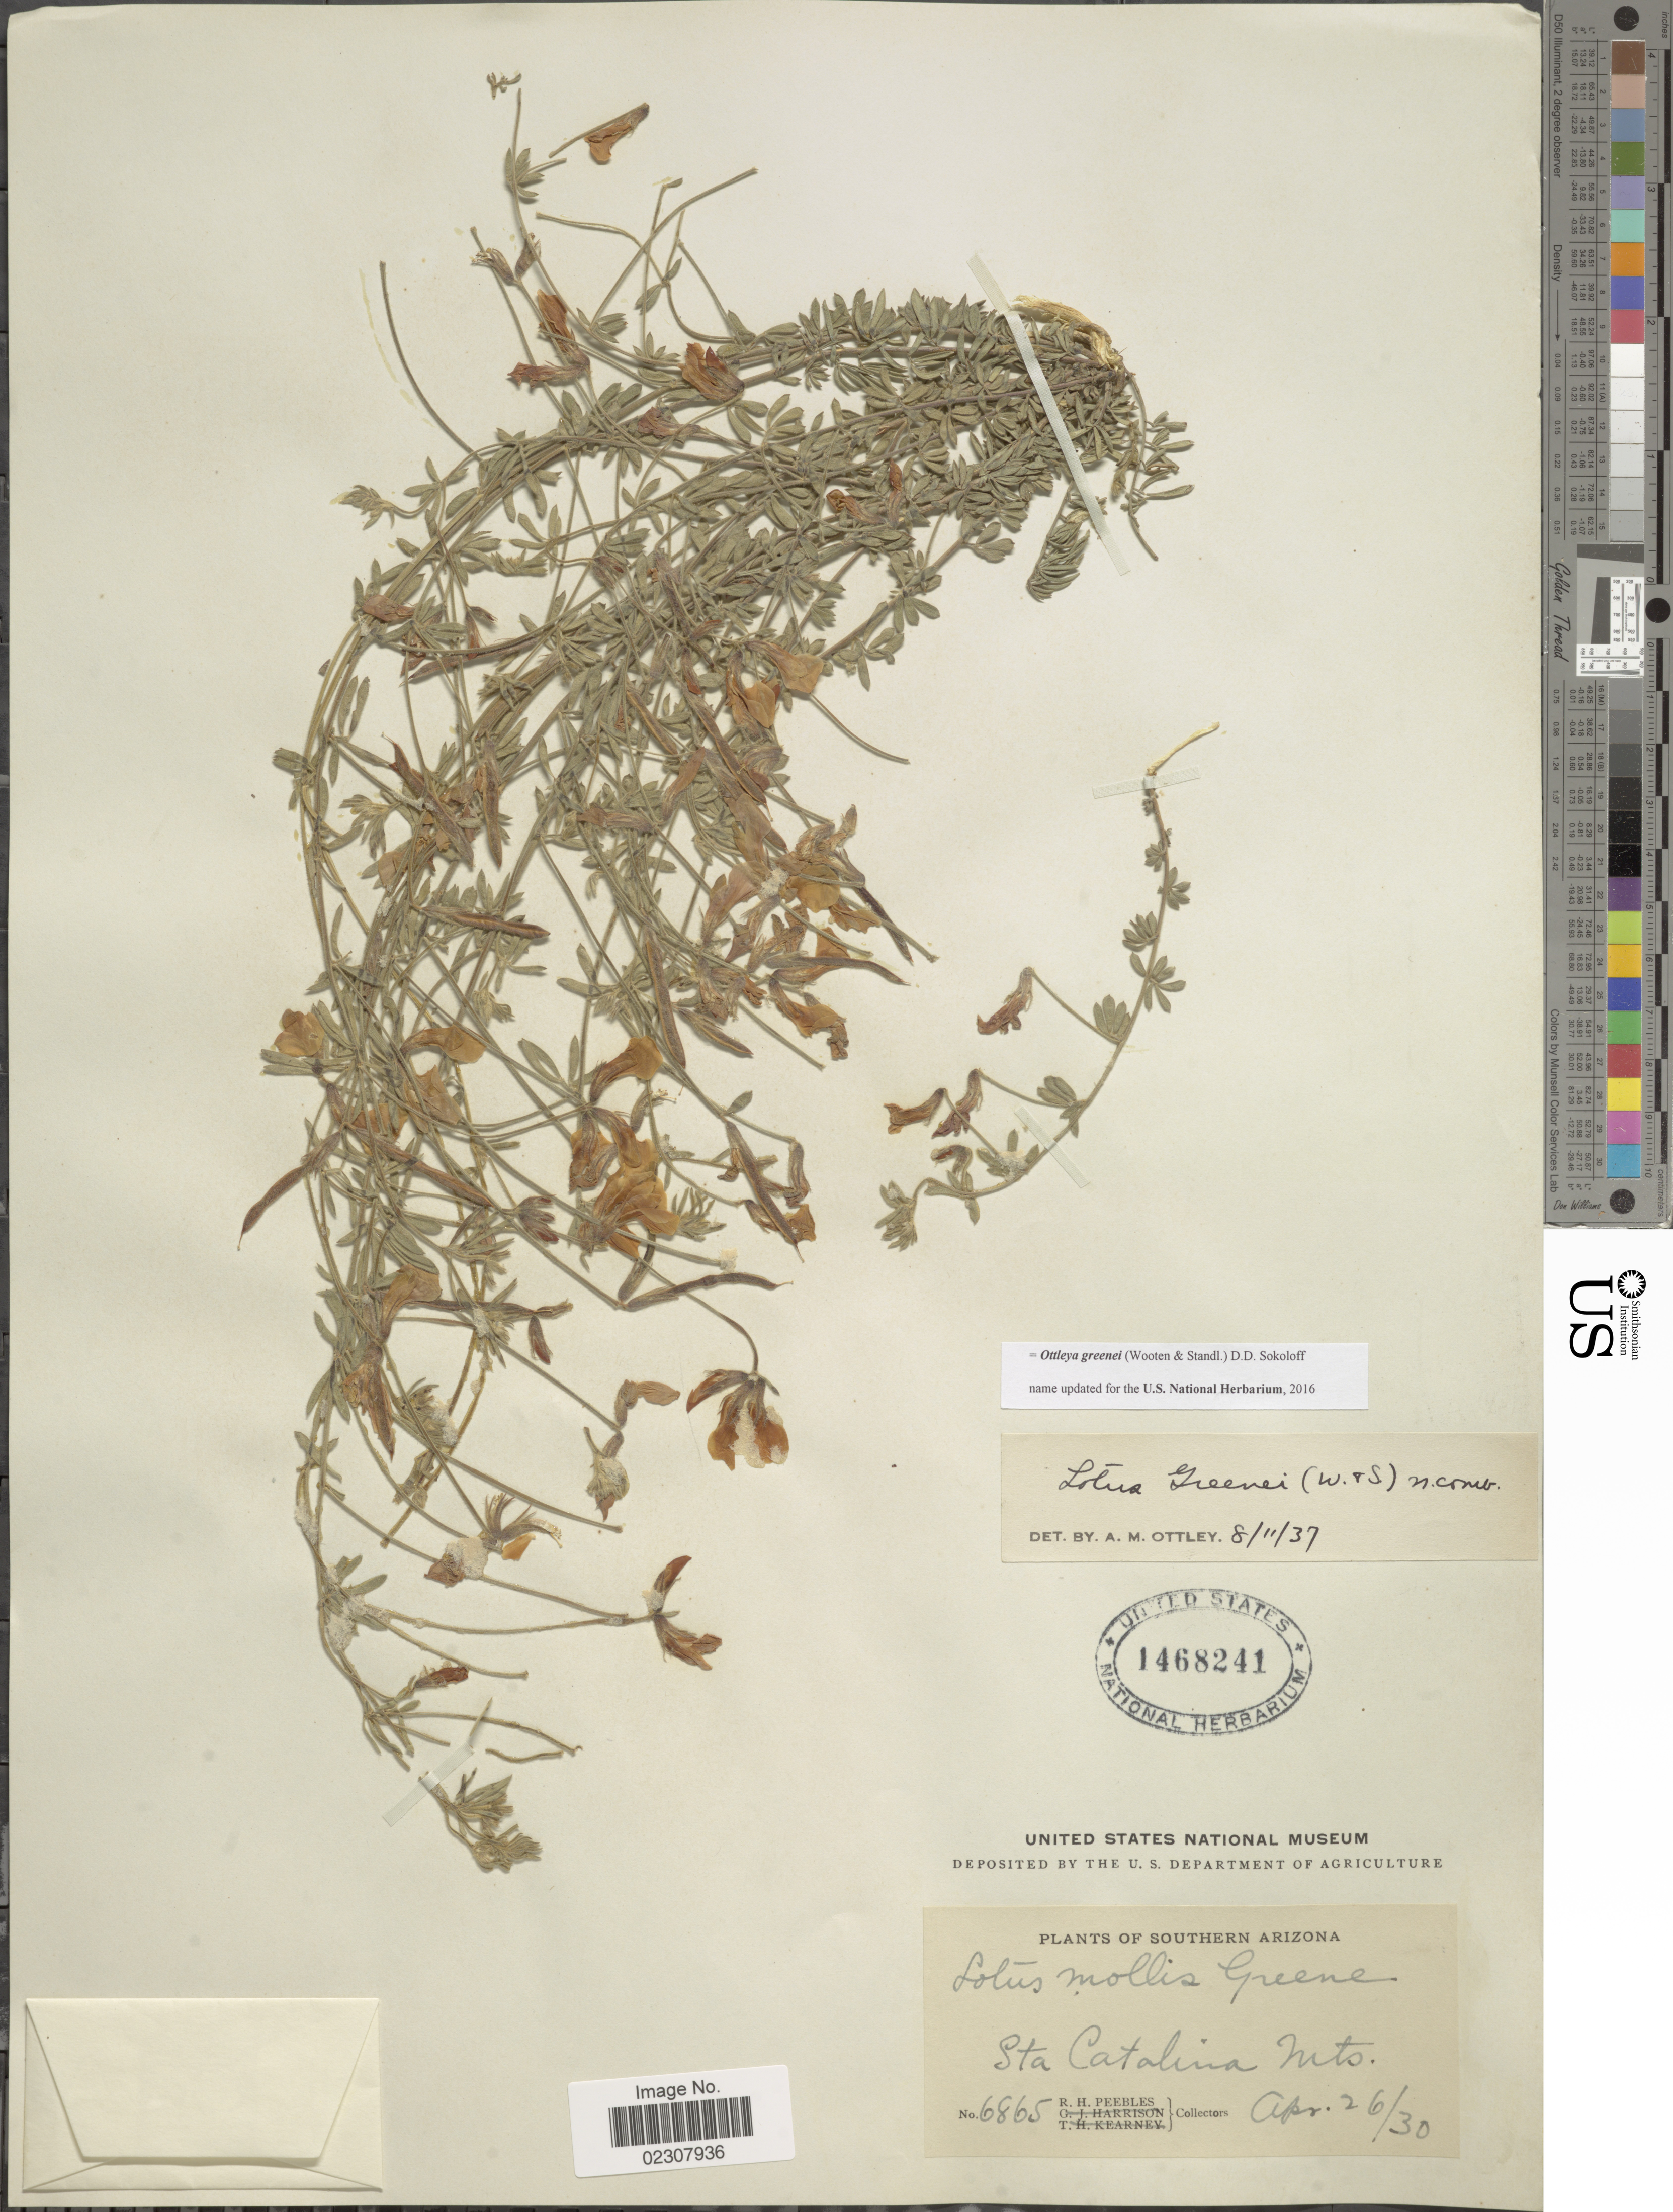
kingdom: Plantae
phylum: Tracheophyta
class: Magnoliopsida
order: Fabales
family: Fabaceae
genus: Ottleya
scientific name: Ottleya greenei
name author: (Wooten & Standl.) D.D. Sokoloff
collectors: R. H. Peebles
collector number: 6865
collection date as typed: Transcribed d/m/y: 26/4/30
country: United States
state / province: Arizona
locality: Southern Arizona, Sta Catalina Mts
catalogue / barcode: US 1468241